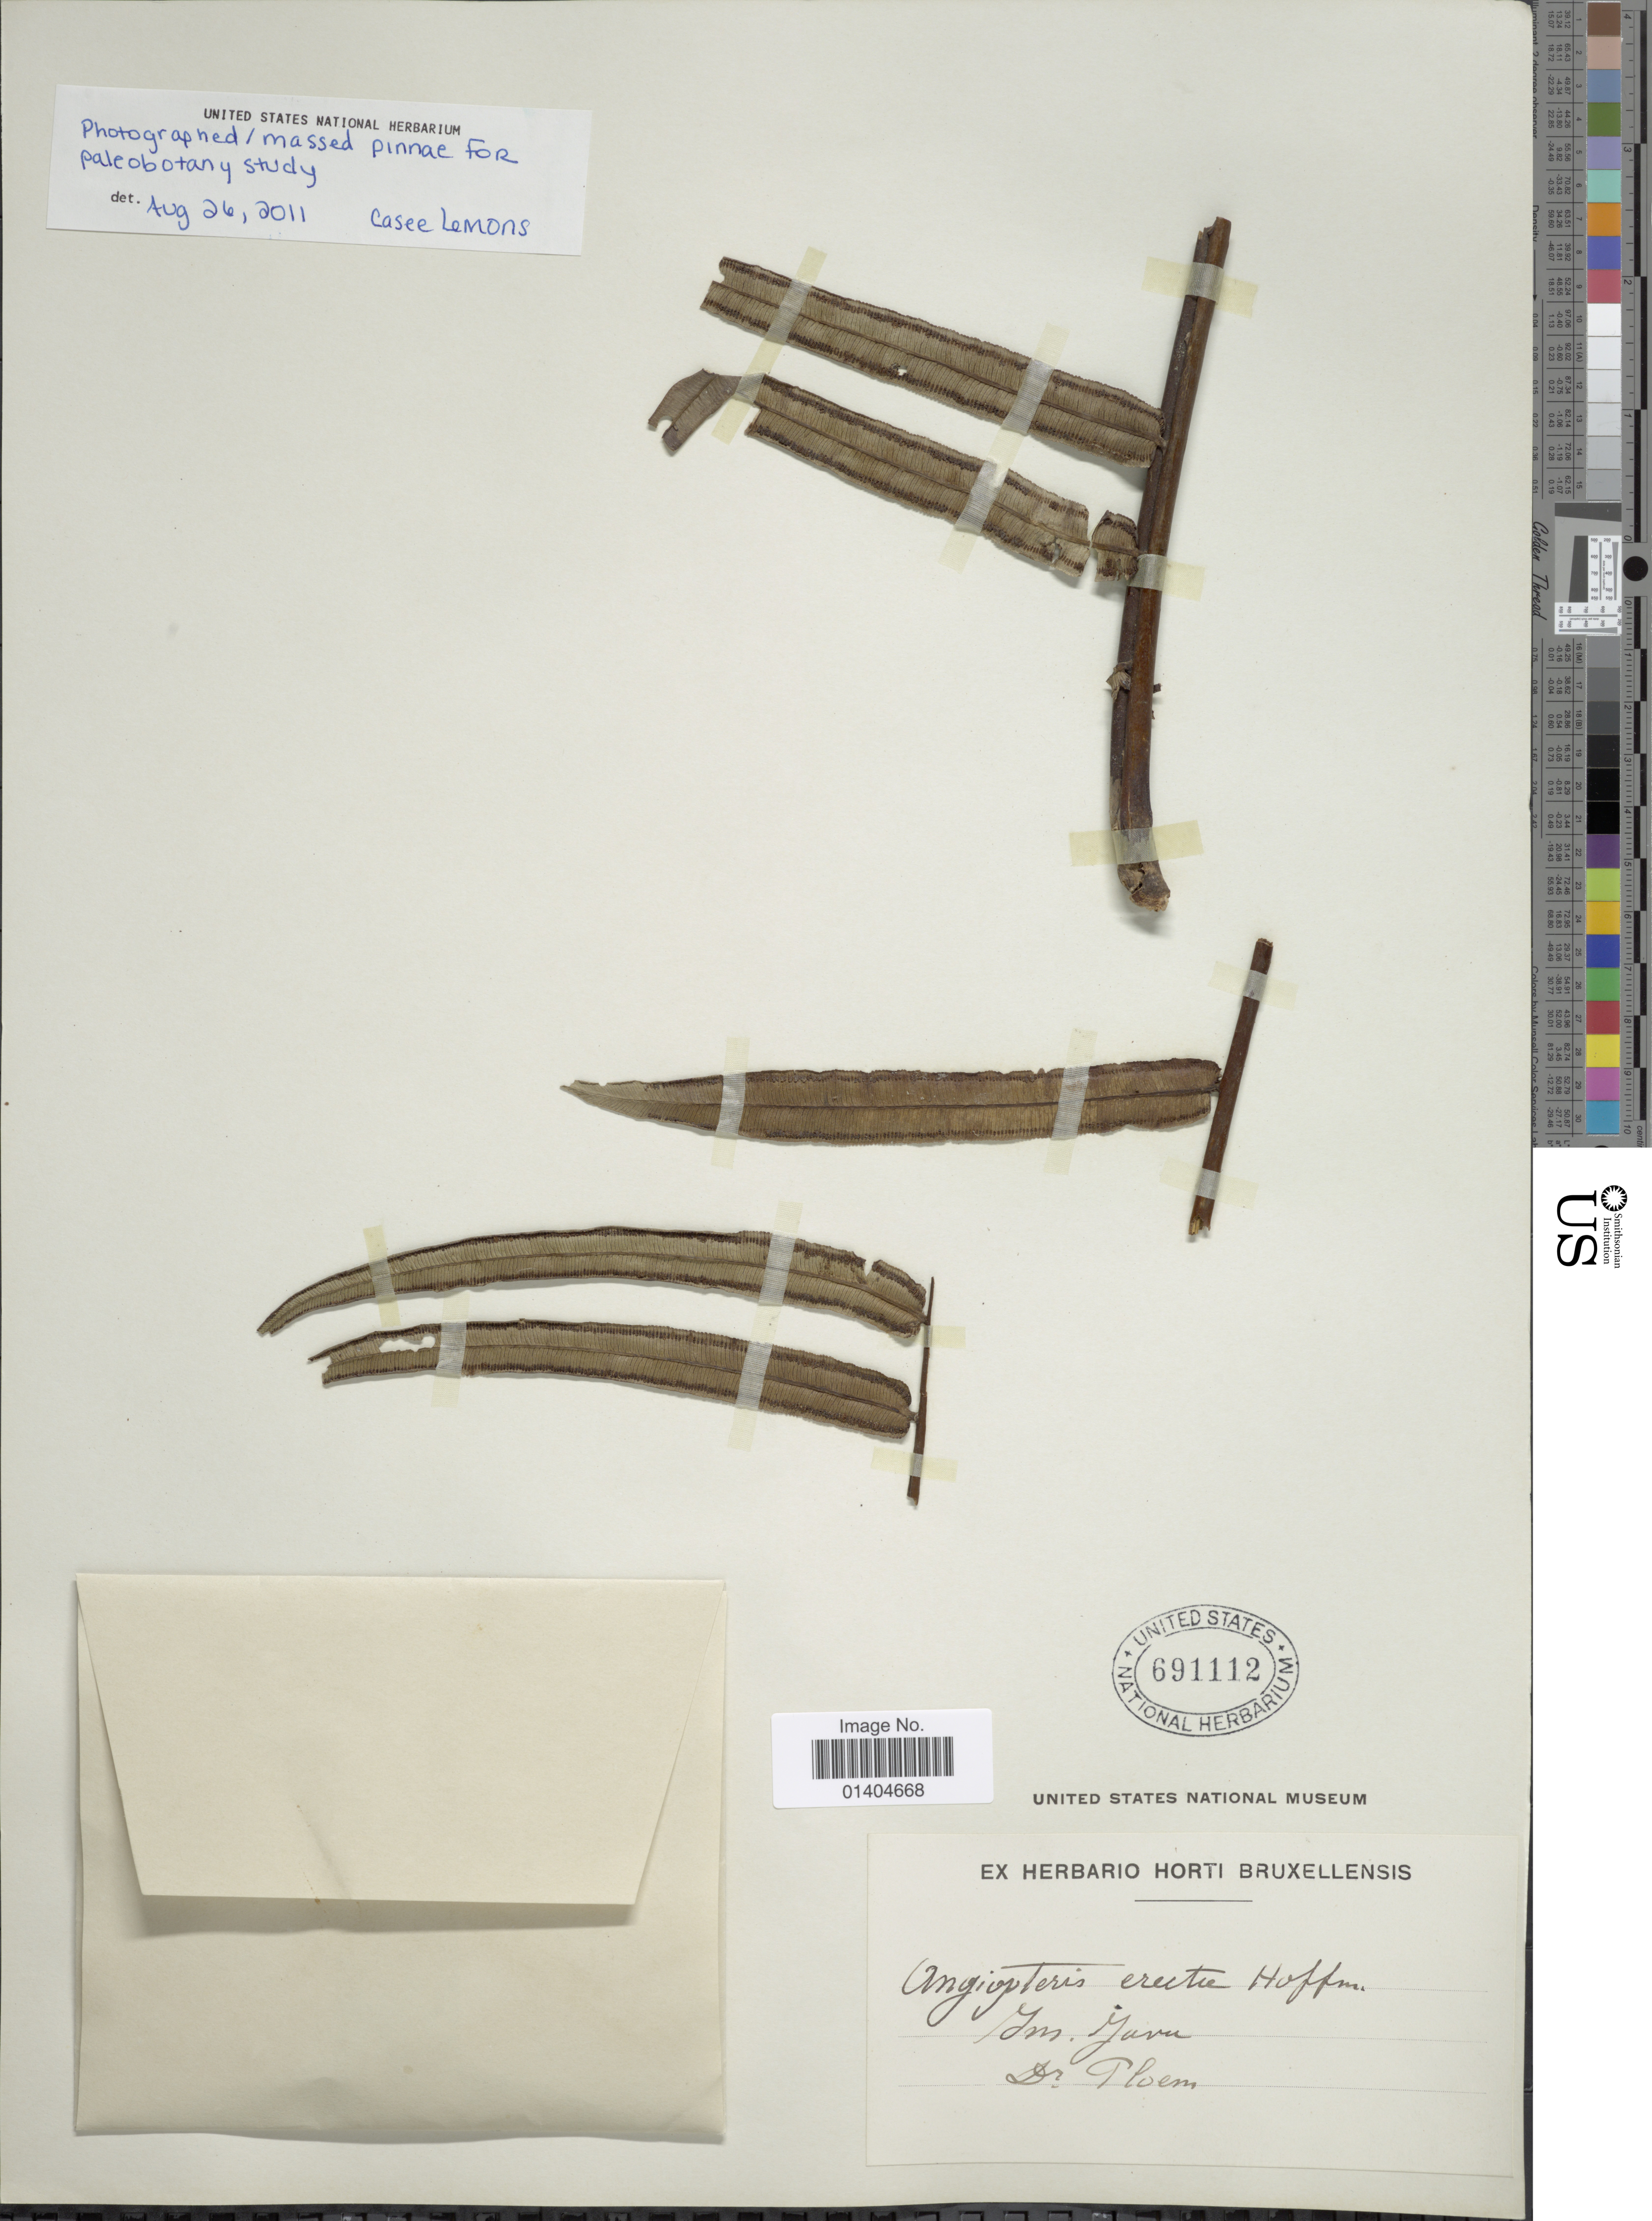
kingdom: Plantae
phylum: Tracheophyta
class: Polypodiopsida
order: Marattiales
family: Marattiaceae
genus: Angiopteris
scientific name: Angiopteris evecta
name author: (G. Forst.) Hoffm.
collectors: -. Ploem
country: Indonesia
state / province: Java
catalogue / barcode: US 691112